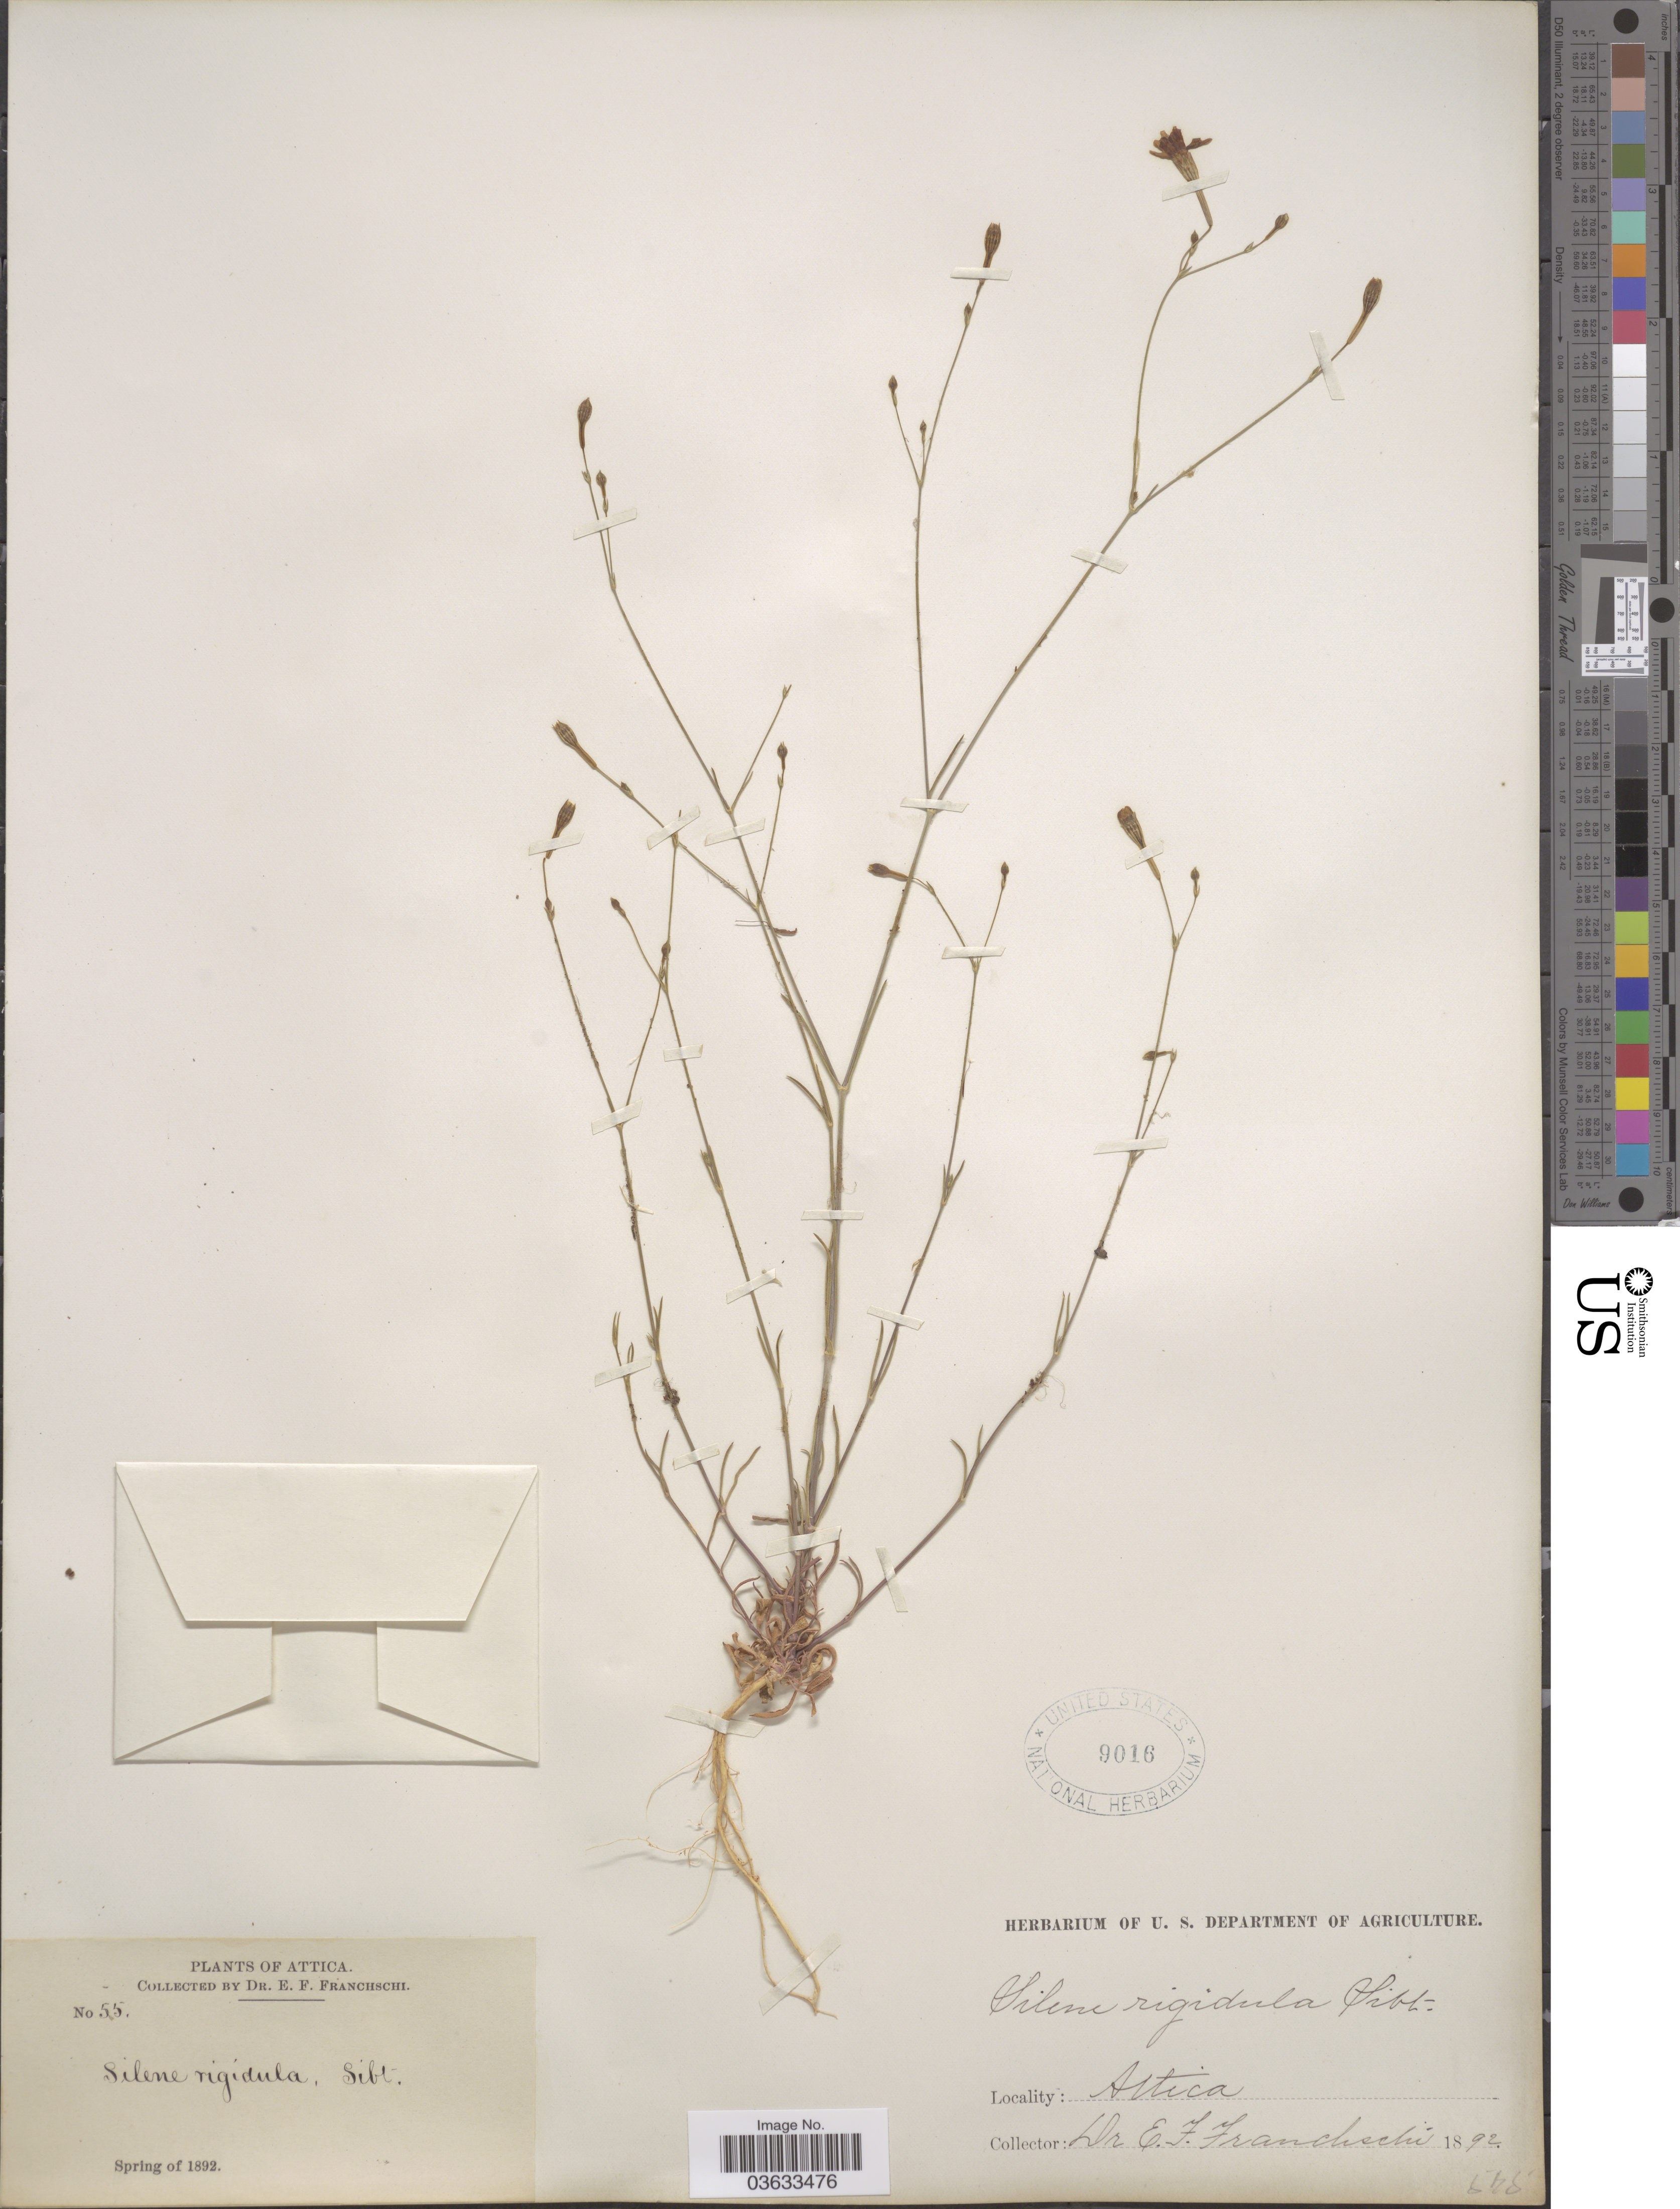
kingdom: Plantae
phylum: Tracheophyta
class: Magnoliopsida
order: Caryophyllales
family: Caryophyllaceae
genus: Silene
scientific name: Silene rigidula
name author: Sm.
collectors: E. Franchschi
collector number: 55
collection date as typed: Spring of 1892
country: Greece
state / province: Attica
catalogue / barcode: US 9016